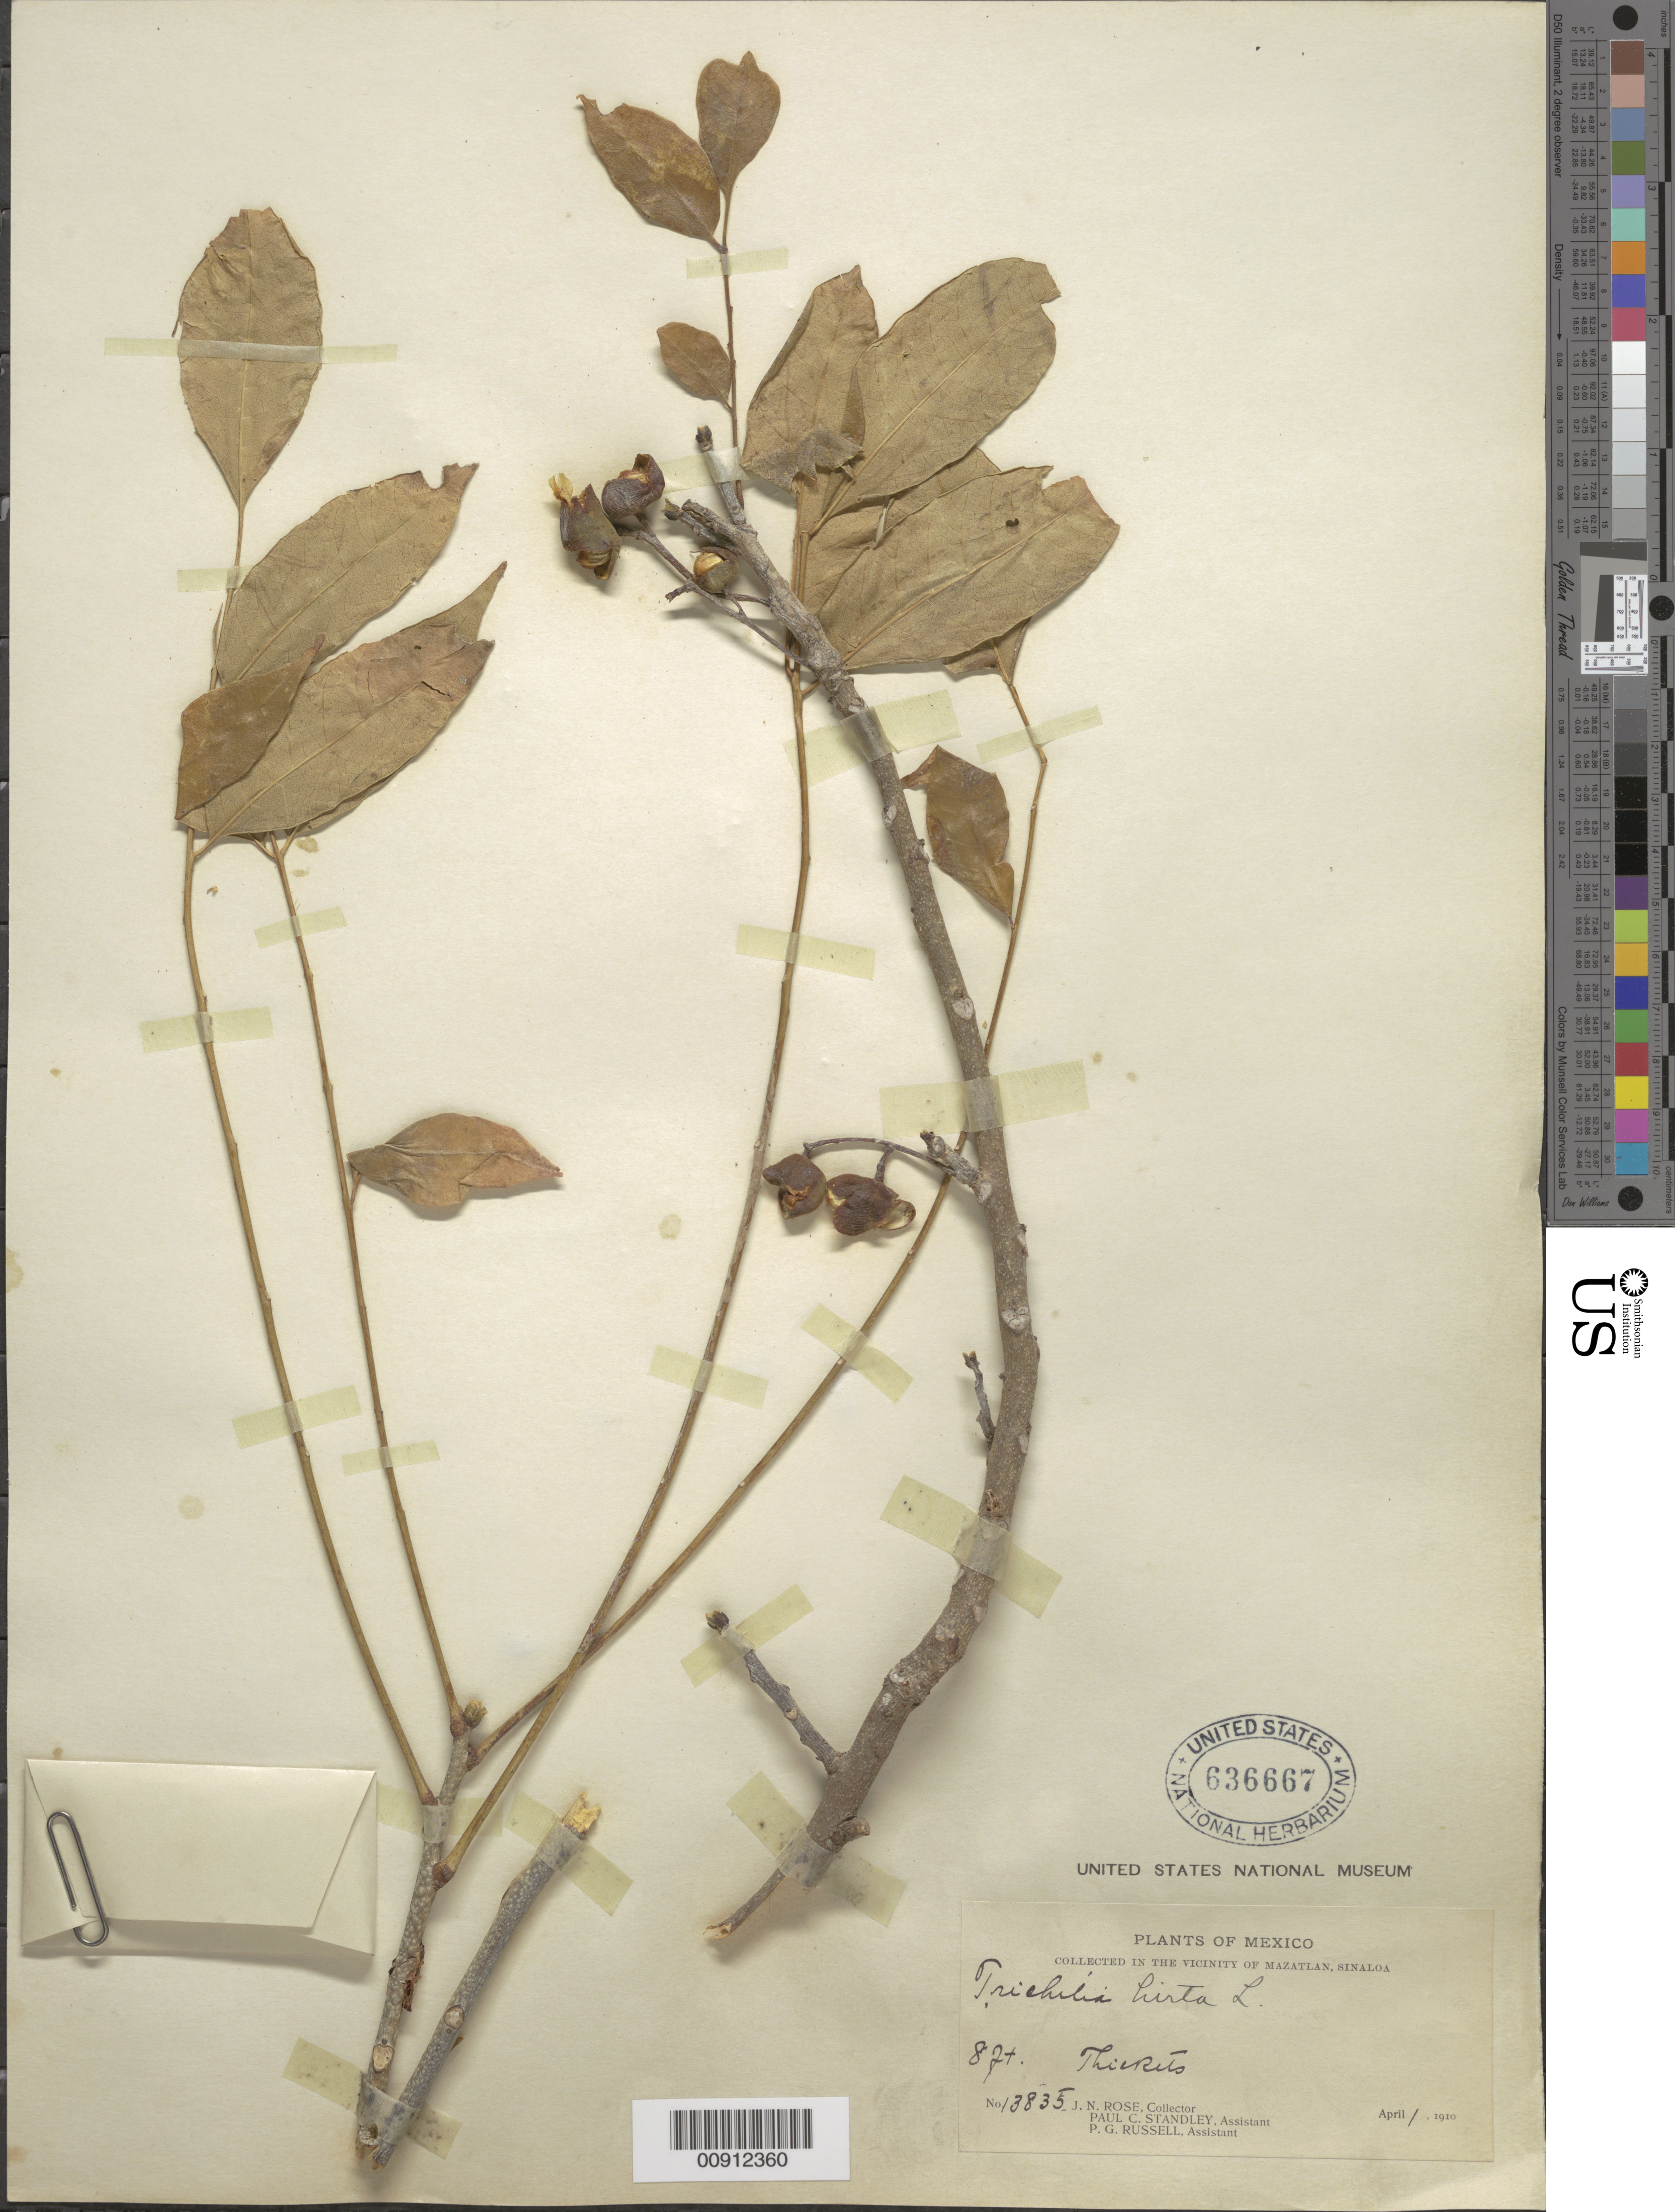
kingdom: Plantae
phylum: Tracheophyta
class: Magnoliopsida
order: Sapindales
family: Meliaceae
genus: Trichilia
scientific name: Trichilia hirta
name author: L.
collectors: J. N. Rose, P. C. Standley & P. G. Russell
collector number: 13835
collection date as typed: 01 Apr 1910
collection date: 1910-04-01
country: Mexico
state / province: Sinaloa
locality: Vicinity of Mazatlán, Sinaloa.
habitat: Thickets.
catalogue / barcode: US 636667